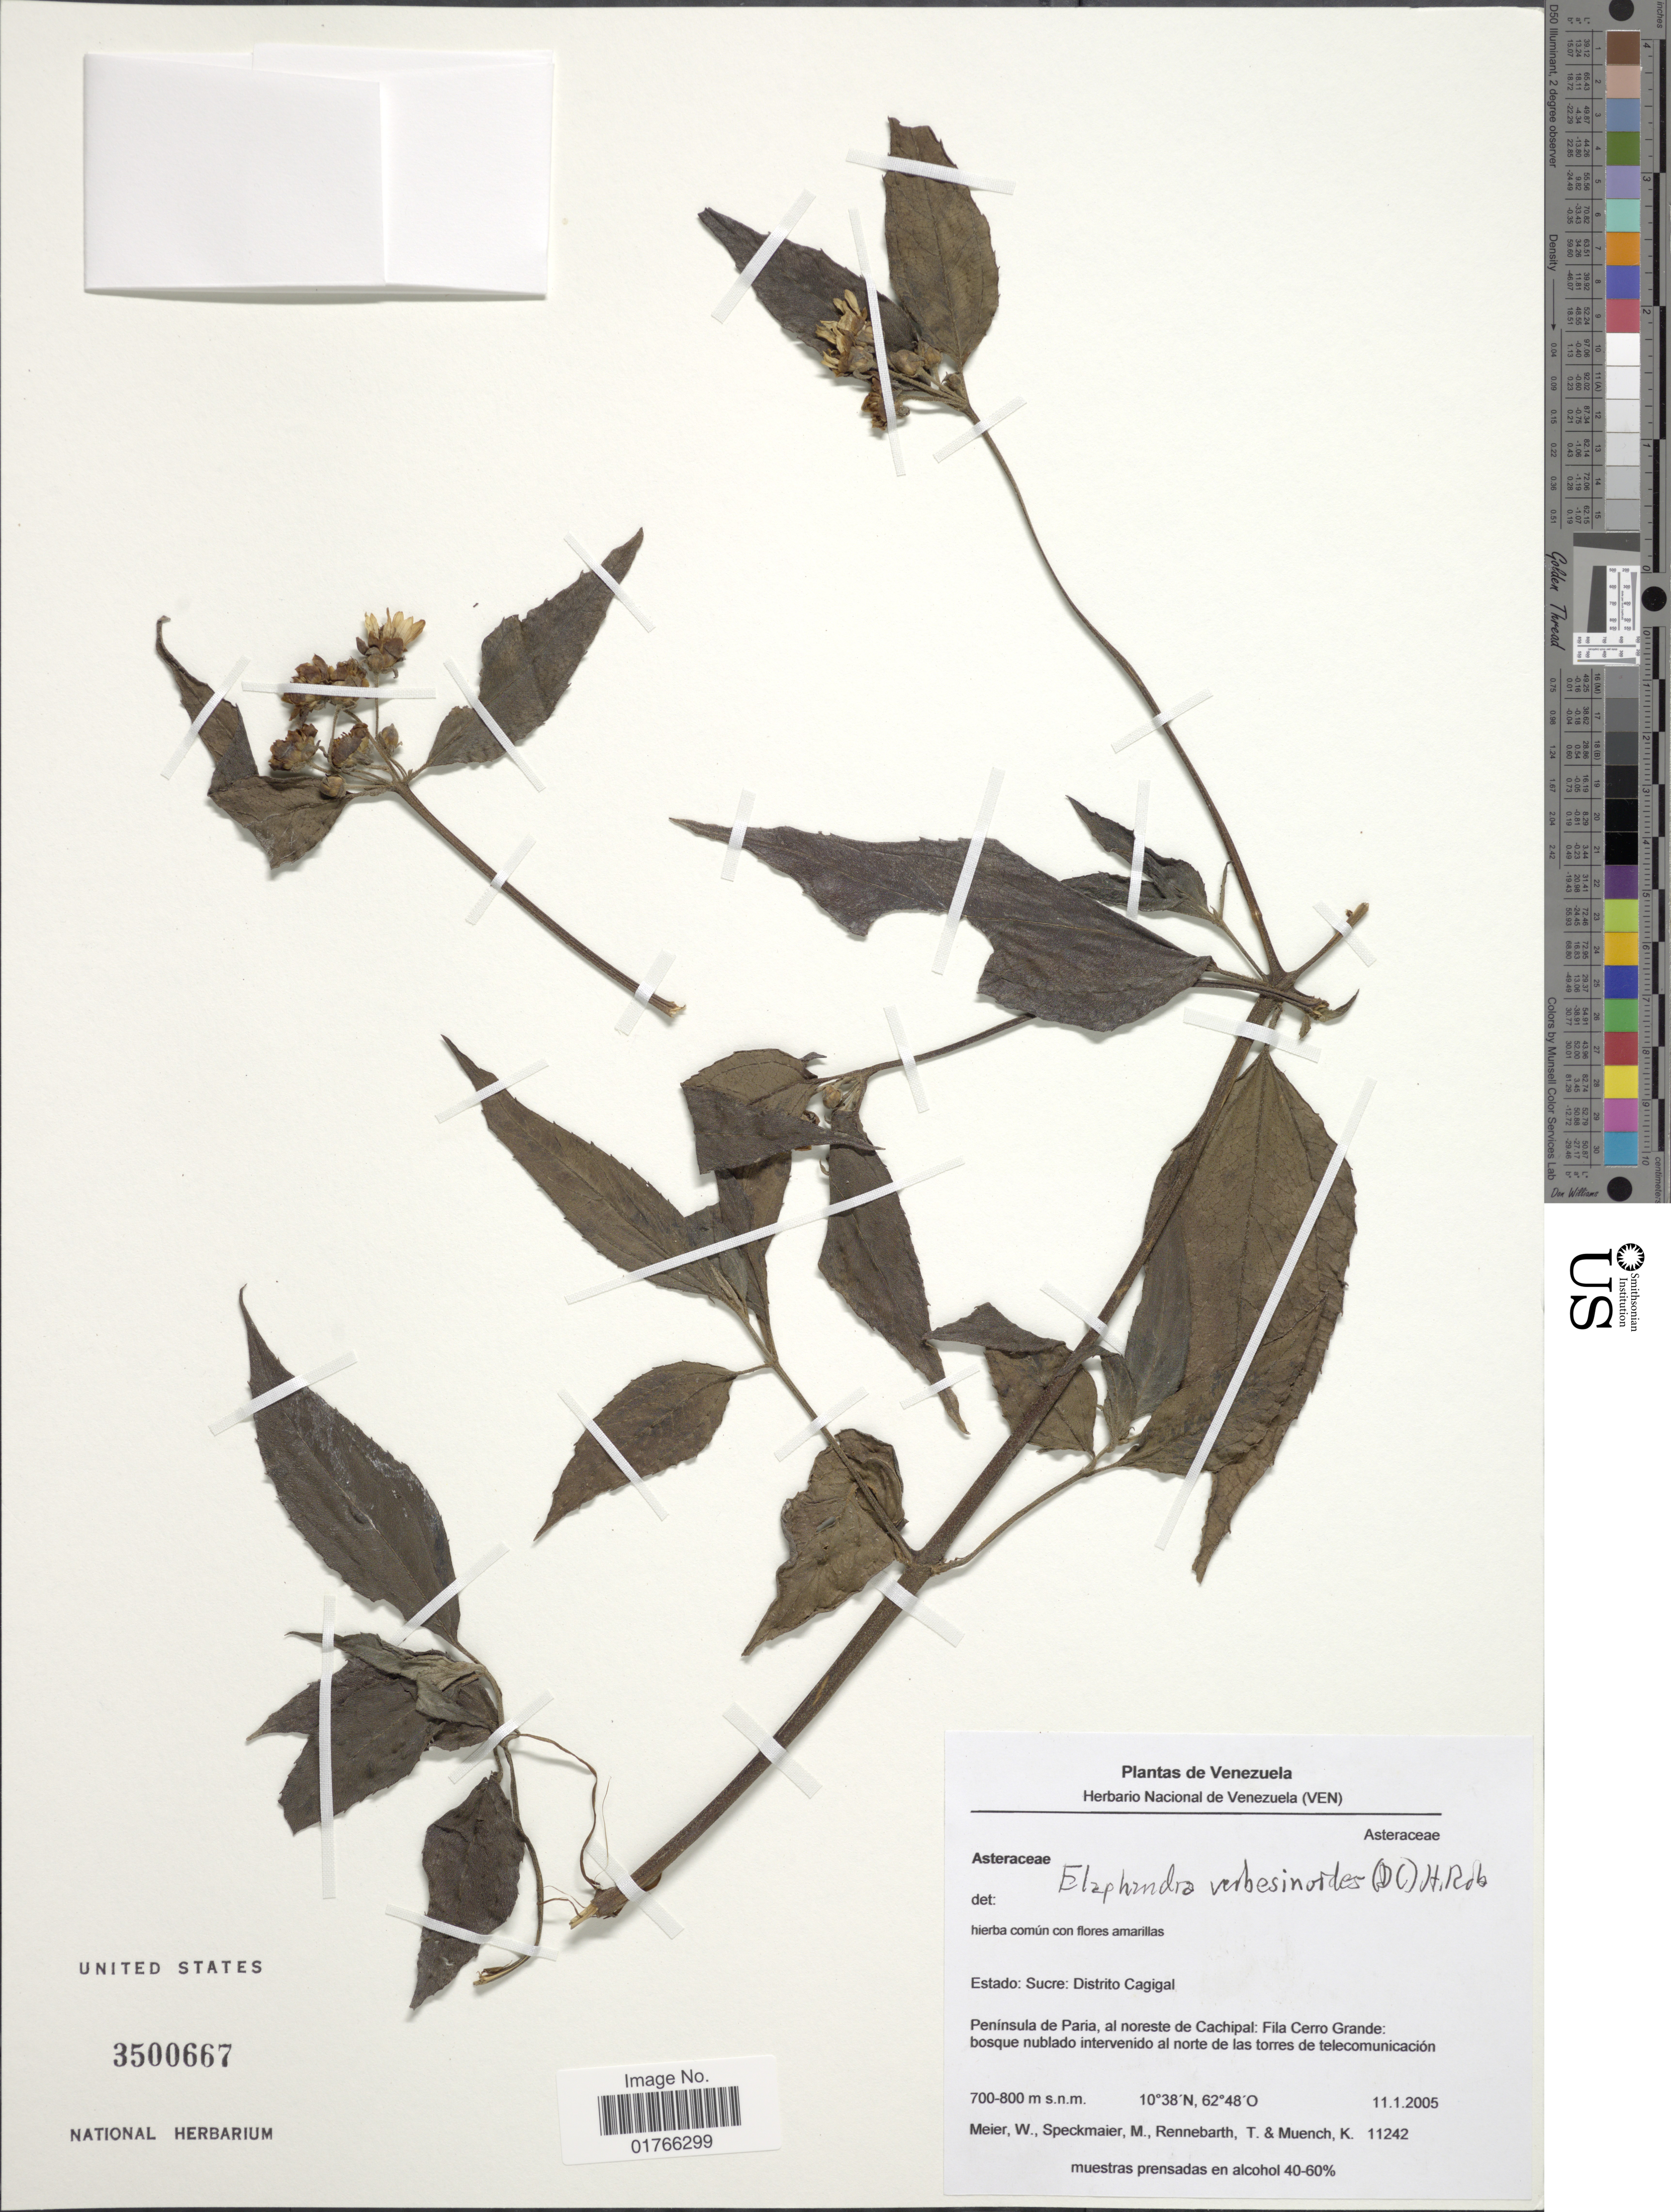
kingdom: Plantae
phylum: Tracheophyta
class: Magnoliopsida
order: Asterales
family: Asteraceae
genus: Elaphandra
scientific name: Elaphandra verbesinoides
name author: (DC.) H. Rob.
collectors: W. Meier, M. Speckmaier, T. Rennebarth & K. Muench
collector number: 11242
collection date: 2005-01-11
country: Venezuela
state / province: Sucre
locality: Distrito Cagigal, Peninsula de Paria, al noroeste de Cachipal, Fila Cerro Grande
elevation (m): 700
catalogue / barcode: US 3500667